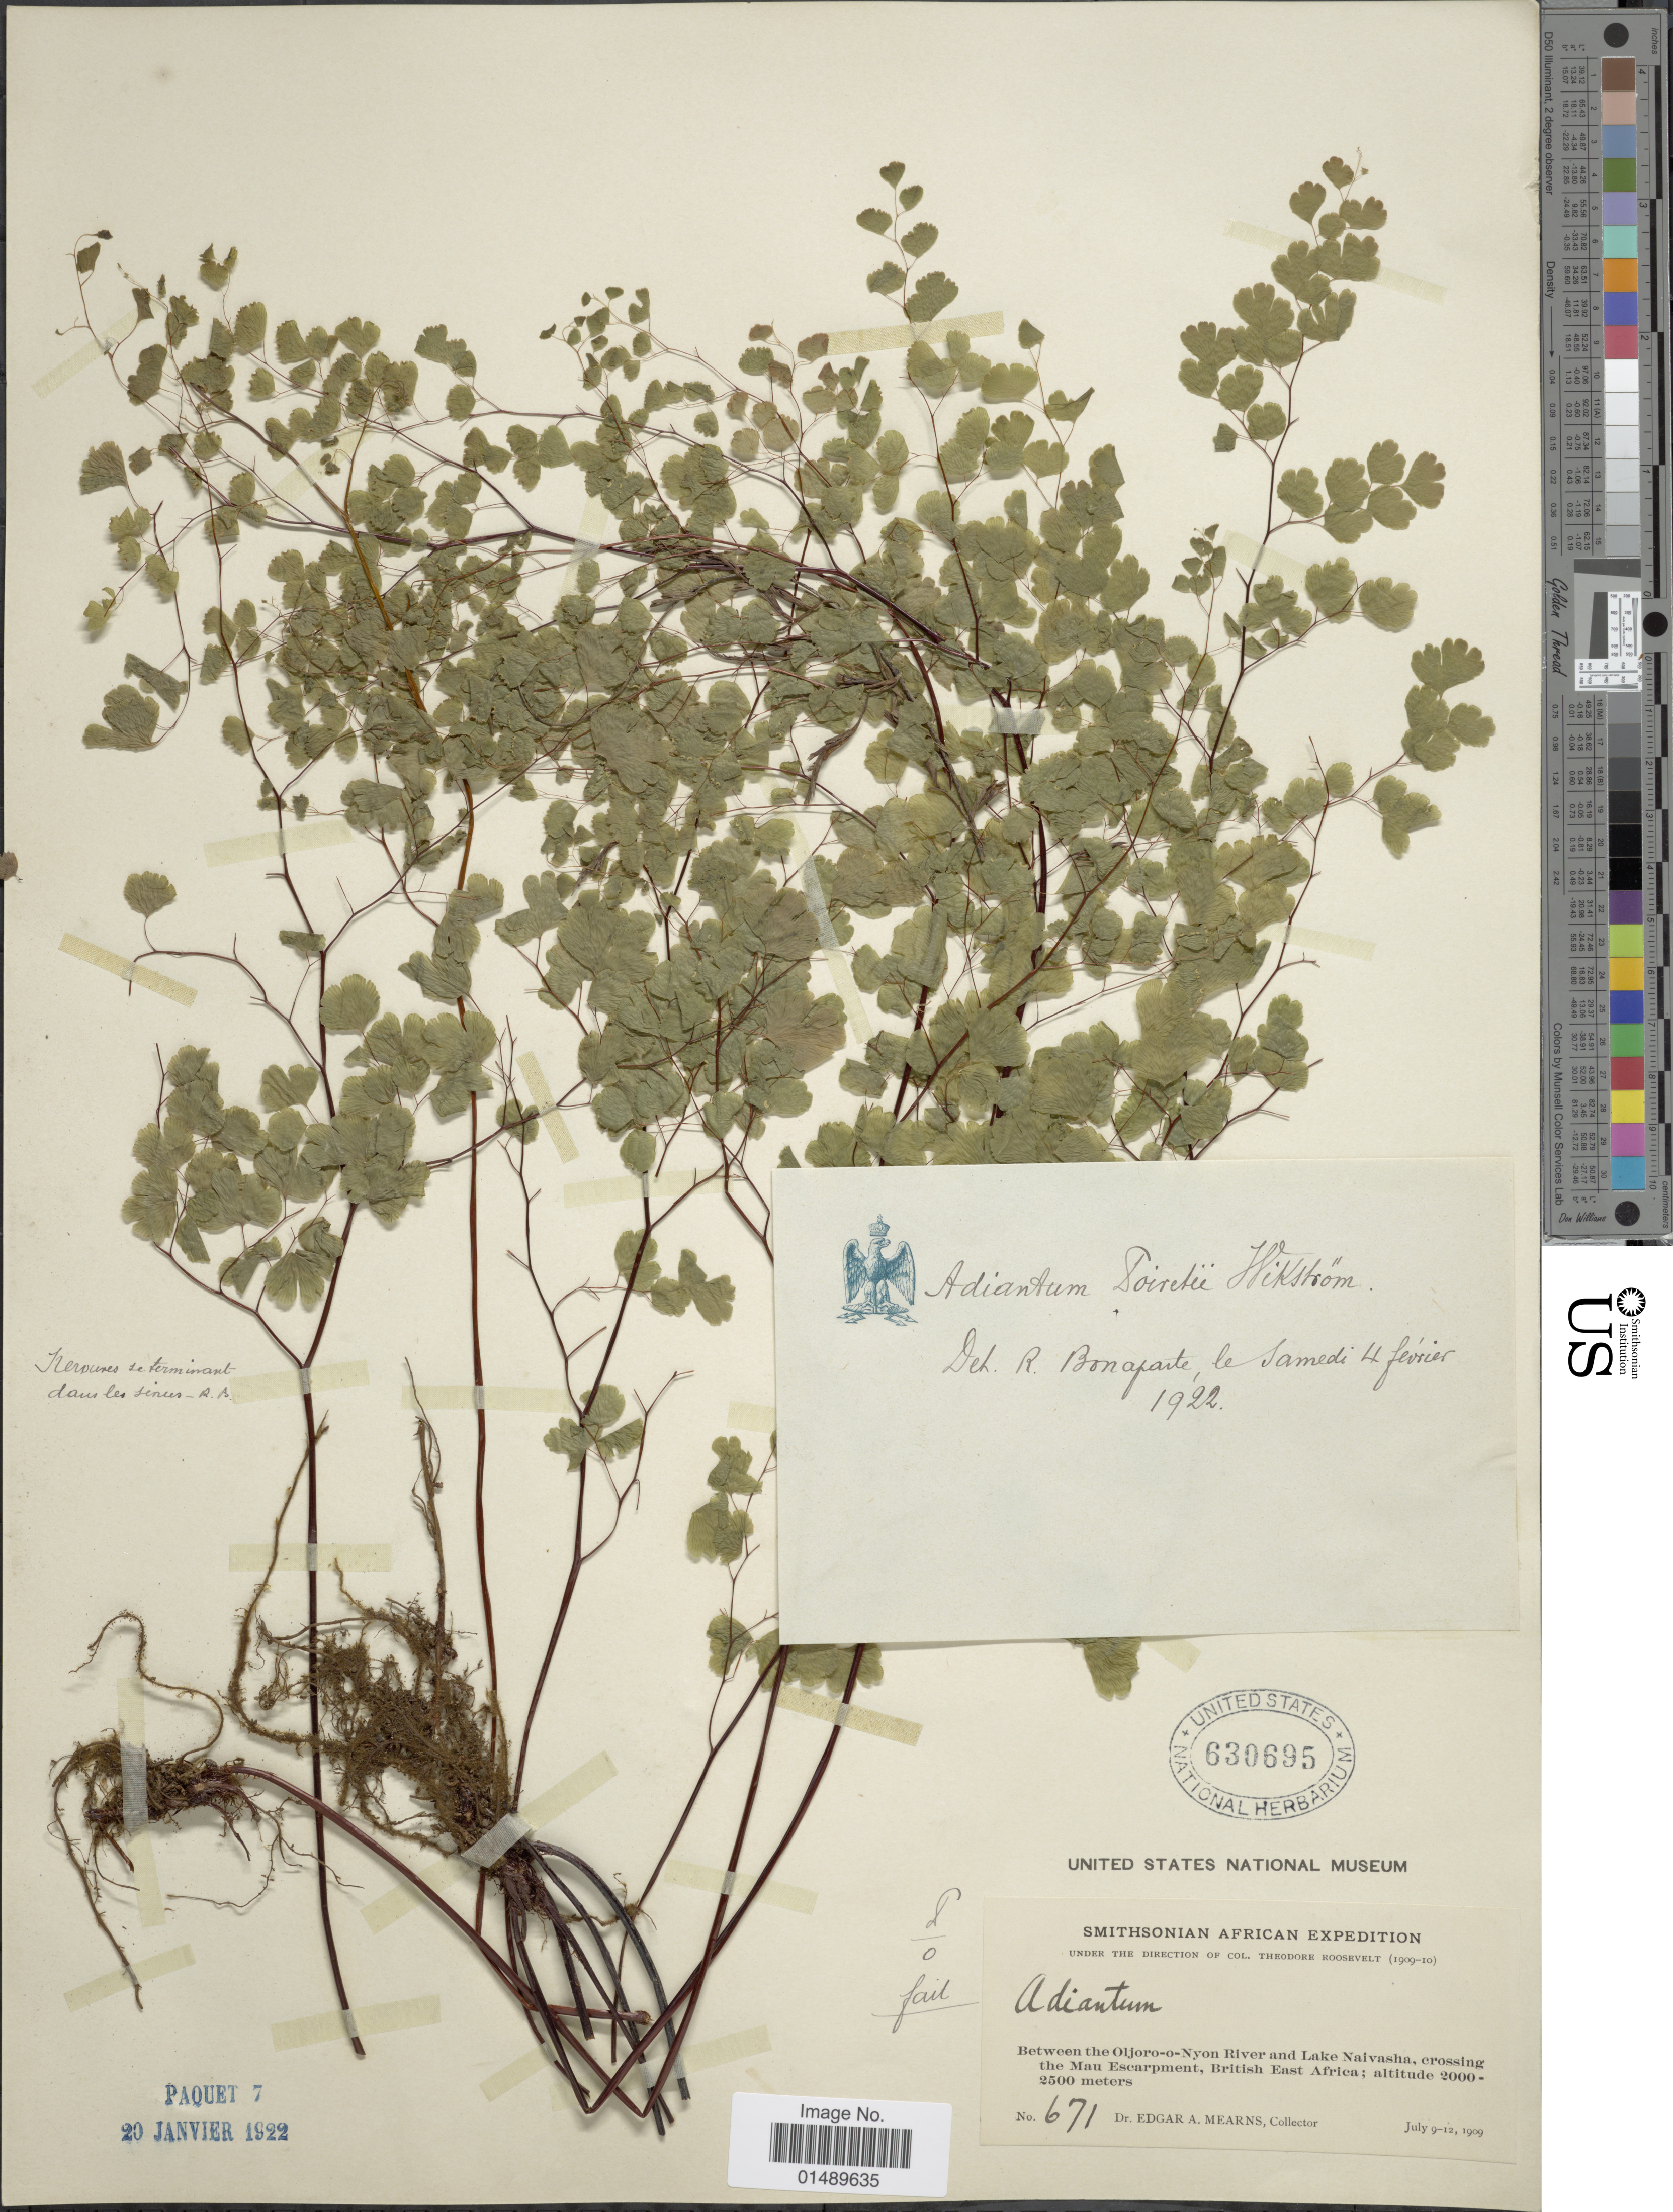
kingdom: Plantae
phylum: Tracheophyta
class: Polypodiopsida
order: Polypodiales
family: Pteridaceae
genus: Adiantum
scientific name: Adiantum poiretii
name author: Wikstr.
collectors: E. A. Mearns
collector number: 671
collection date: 1909-07-09/1909-07-12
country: Kenya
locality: Between the Oljoro-o-Nyon River and Lake Naivasha, crossing the Mau Escarpment, British East Africa.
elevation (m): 2000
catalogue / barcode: US 630695